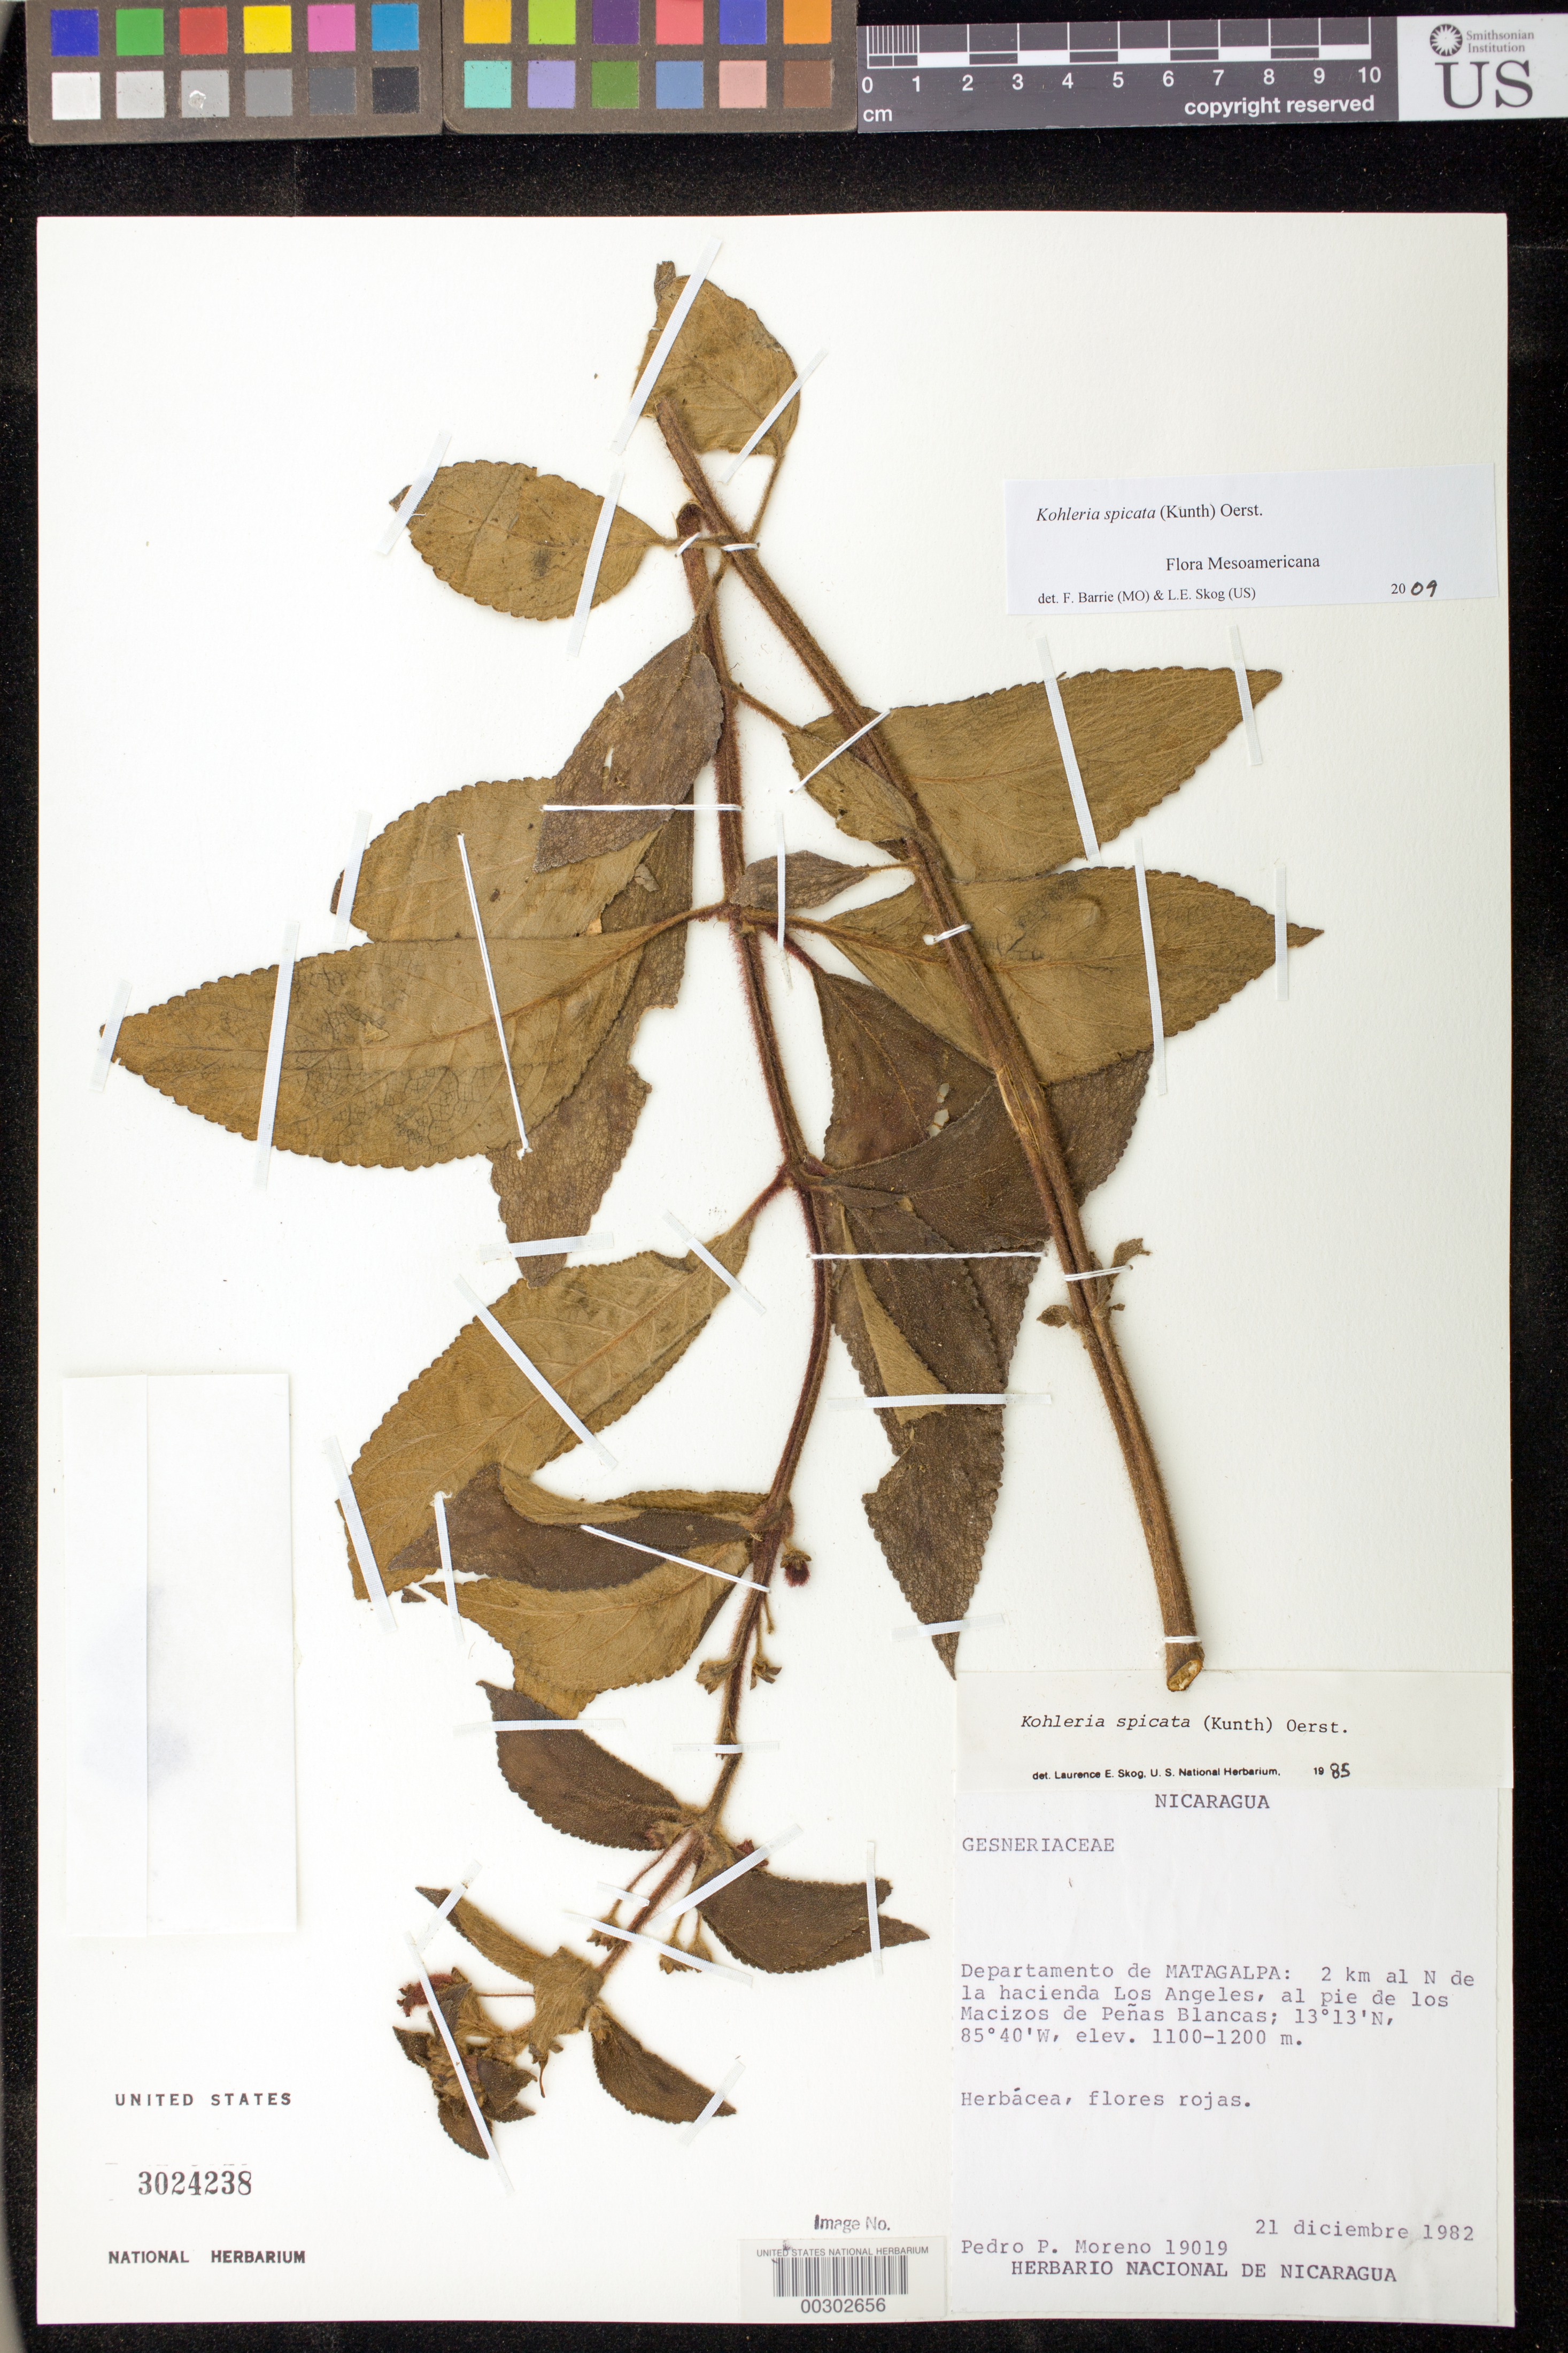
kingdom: Plantae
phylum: Tracheophyta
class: Magnoliopsida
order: Lamiales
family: Gesneriaceae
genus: Kohleria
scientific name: Kohleria spicata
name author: (Kunth) Oerst.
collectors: P. Moreno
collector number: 19019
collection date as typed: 21 Dec 1982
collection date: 1982-12-21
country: Nicaragua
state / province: Matagalpa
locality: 2 km N of la Hacienda los Angeles, on foot from Los Macizos de Penas Blancas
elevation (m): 1100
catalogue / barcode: US 3024238